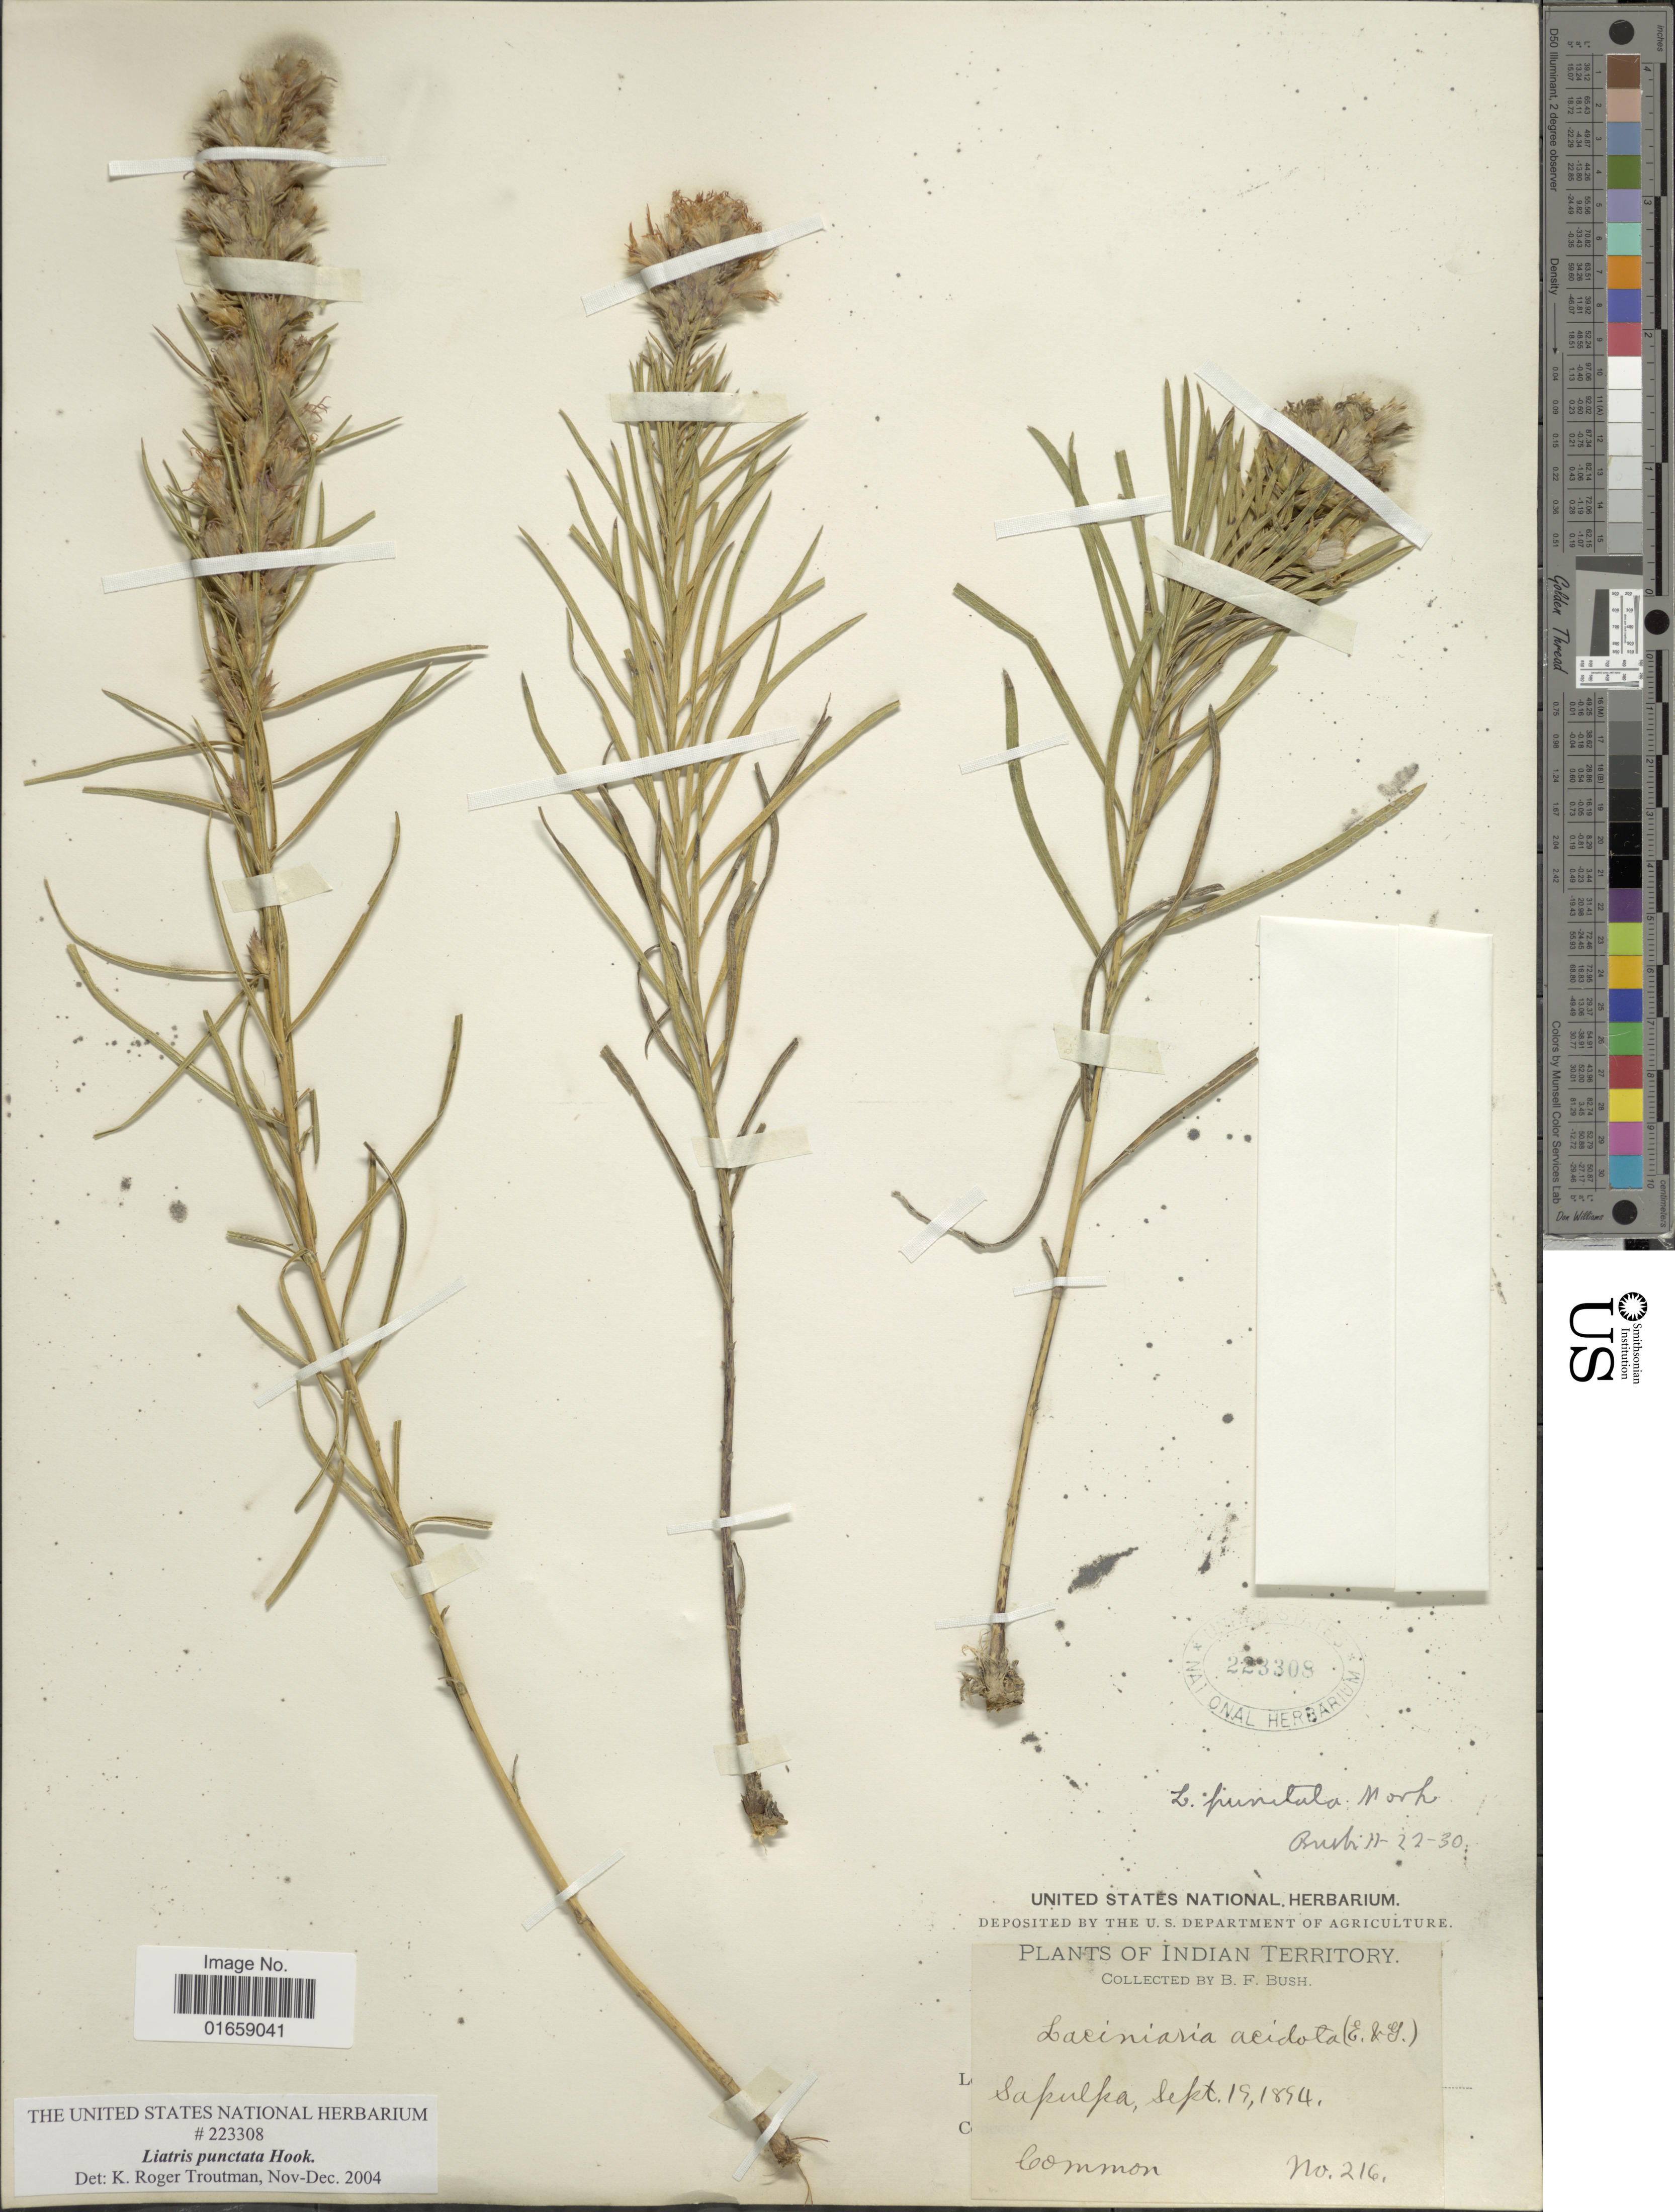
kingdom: Plantae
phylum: Tracheophyta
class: Magnoliopsida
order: Asterales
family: Asteraceae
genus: Liatris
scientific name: Liatris punctata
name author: Hook.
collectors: B. F. Bush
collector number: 216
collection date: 1894-09-19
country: United States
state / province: Oklahoma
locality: Indian Territory, Sapupla.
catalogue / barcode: US 223308